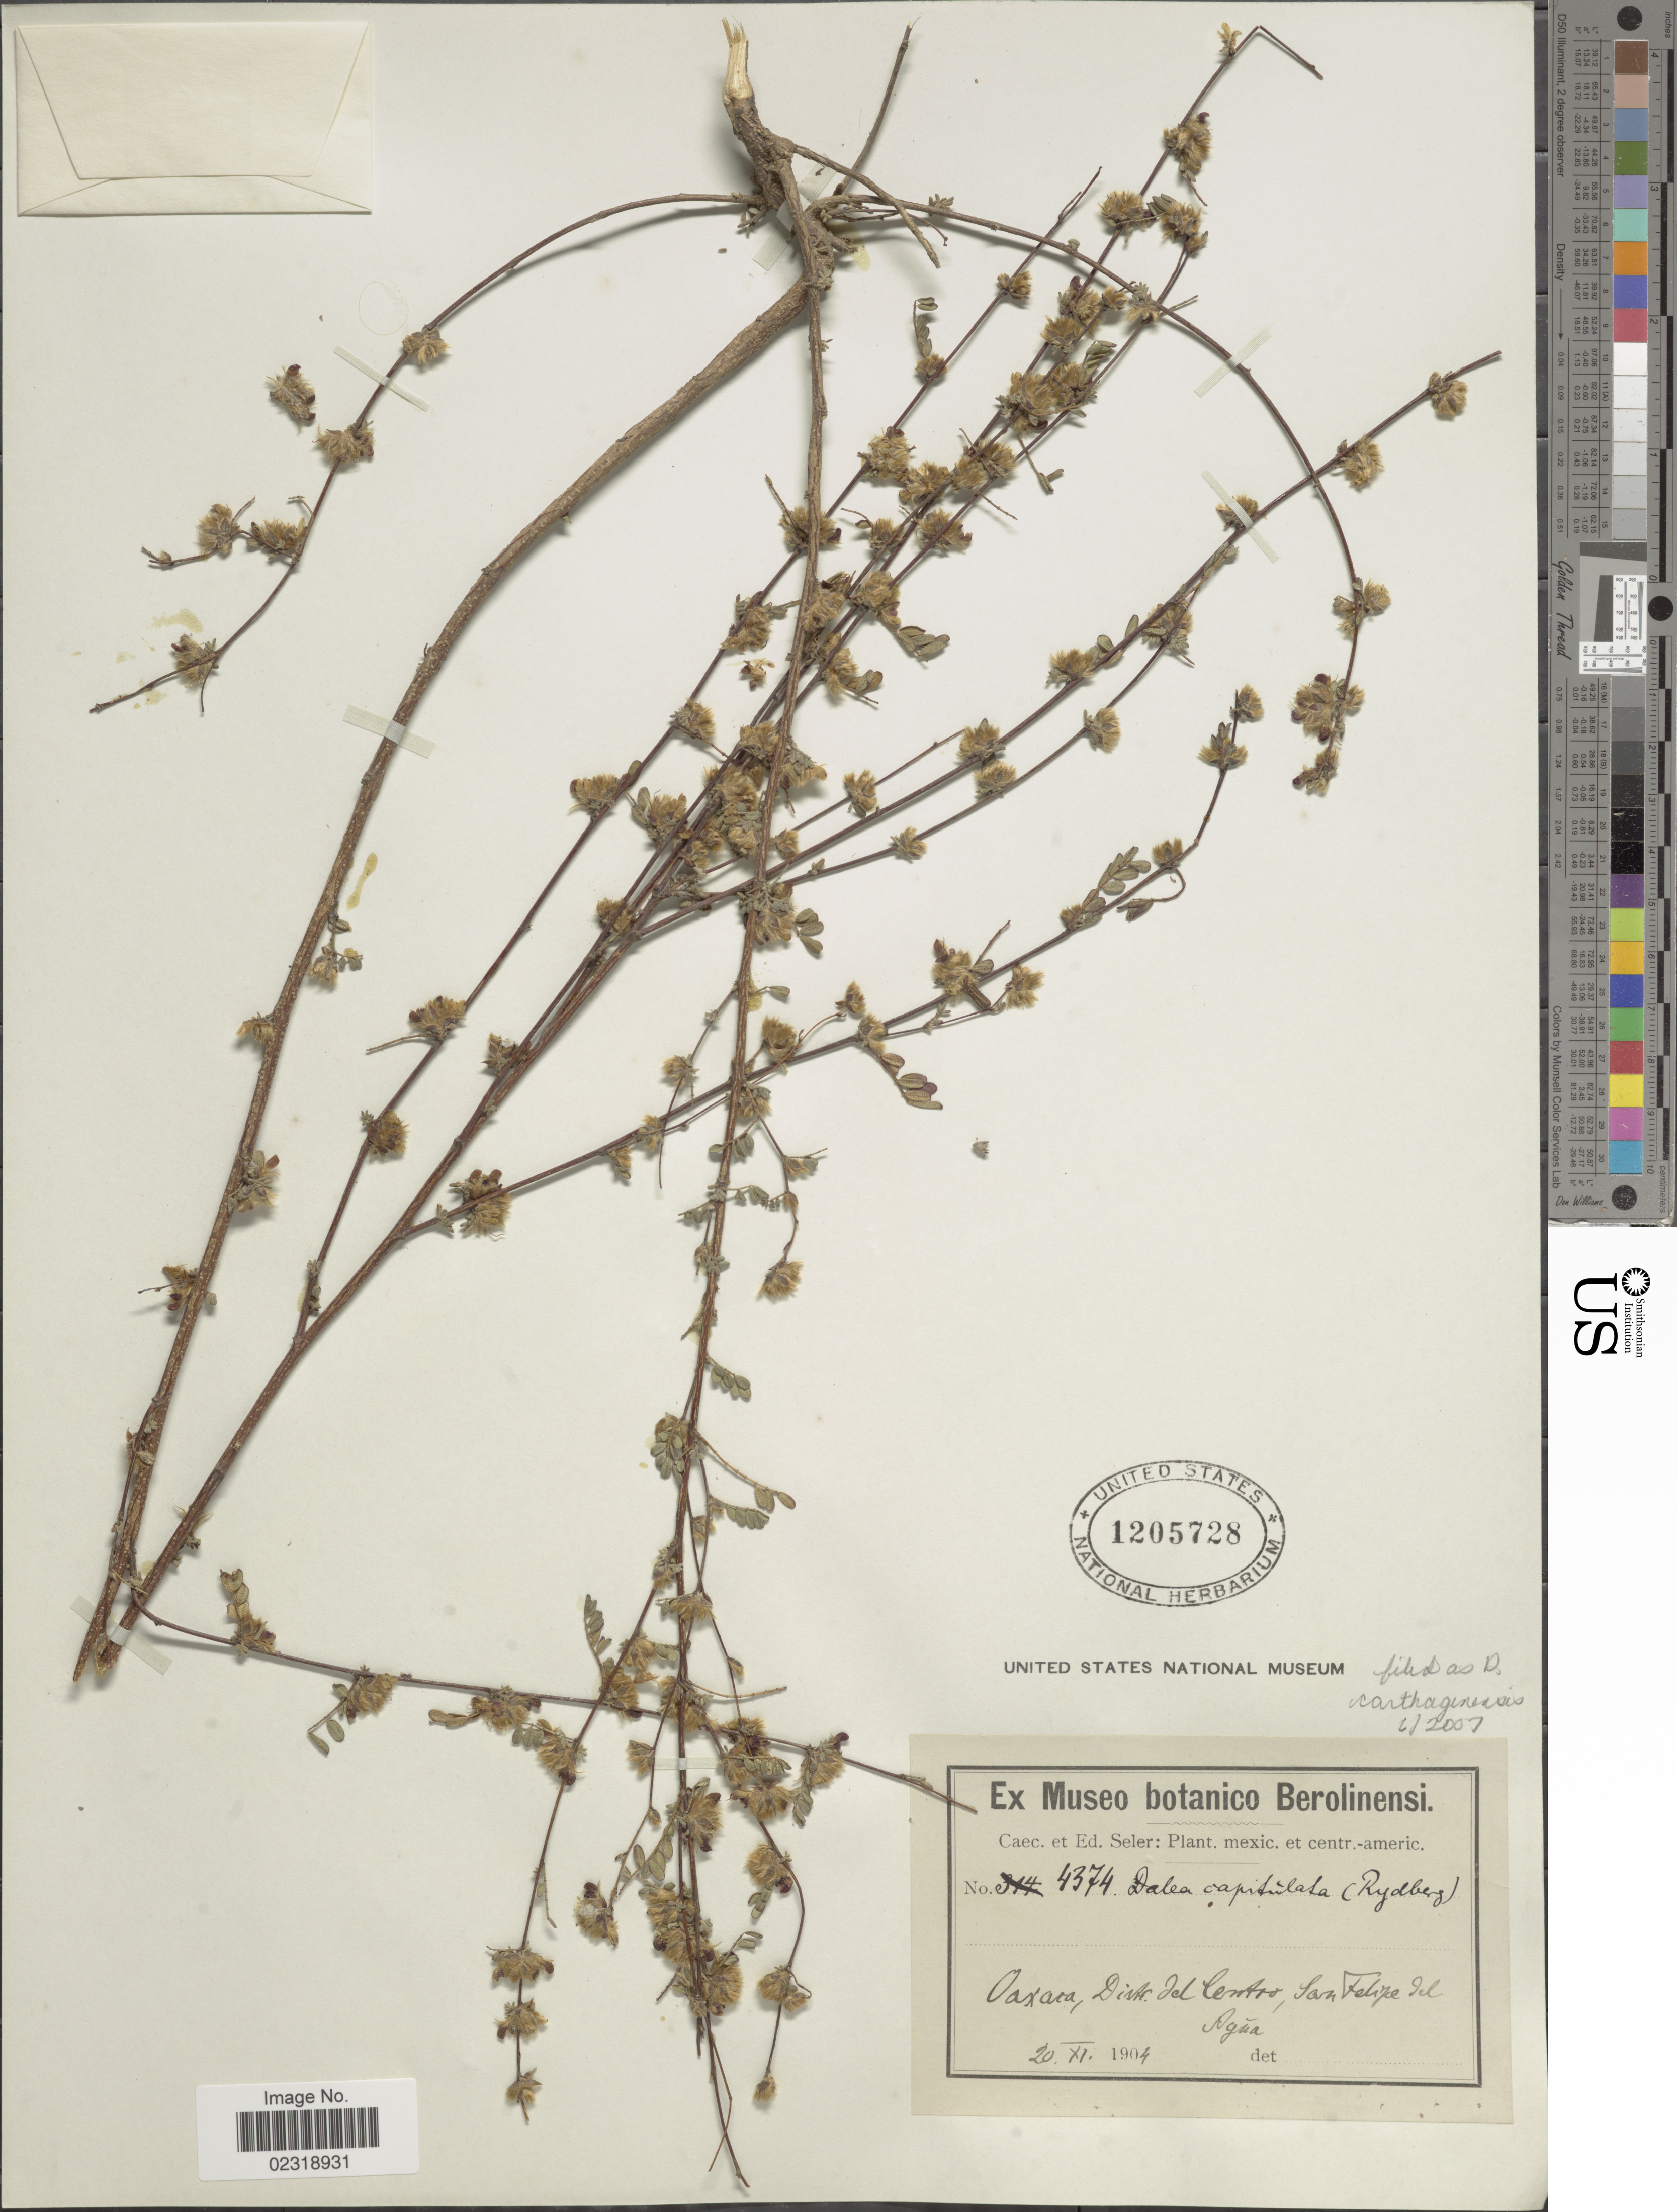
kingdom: Plantae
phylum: Tracheophyta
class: Magnoliopsida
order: Fabales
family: Fabaceae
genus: Dalea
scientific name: Dalea carthagenensis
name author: (Jacq.) J.F. Macbr.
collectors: ex Caec. et Ed Seler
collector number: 4374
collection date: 1904-11-20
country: Mexico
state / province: Oaxaca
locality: Distr. del Centro, San Felipe del Agua.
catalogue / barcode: US 1205728